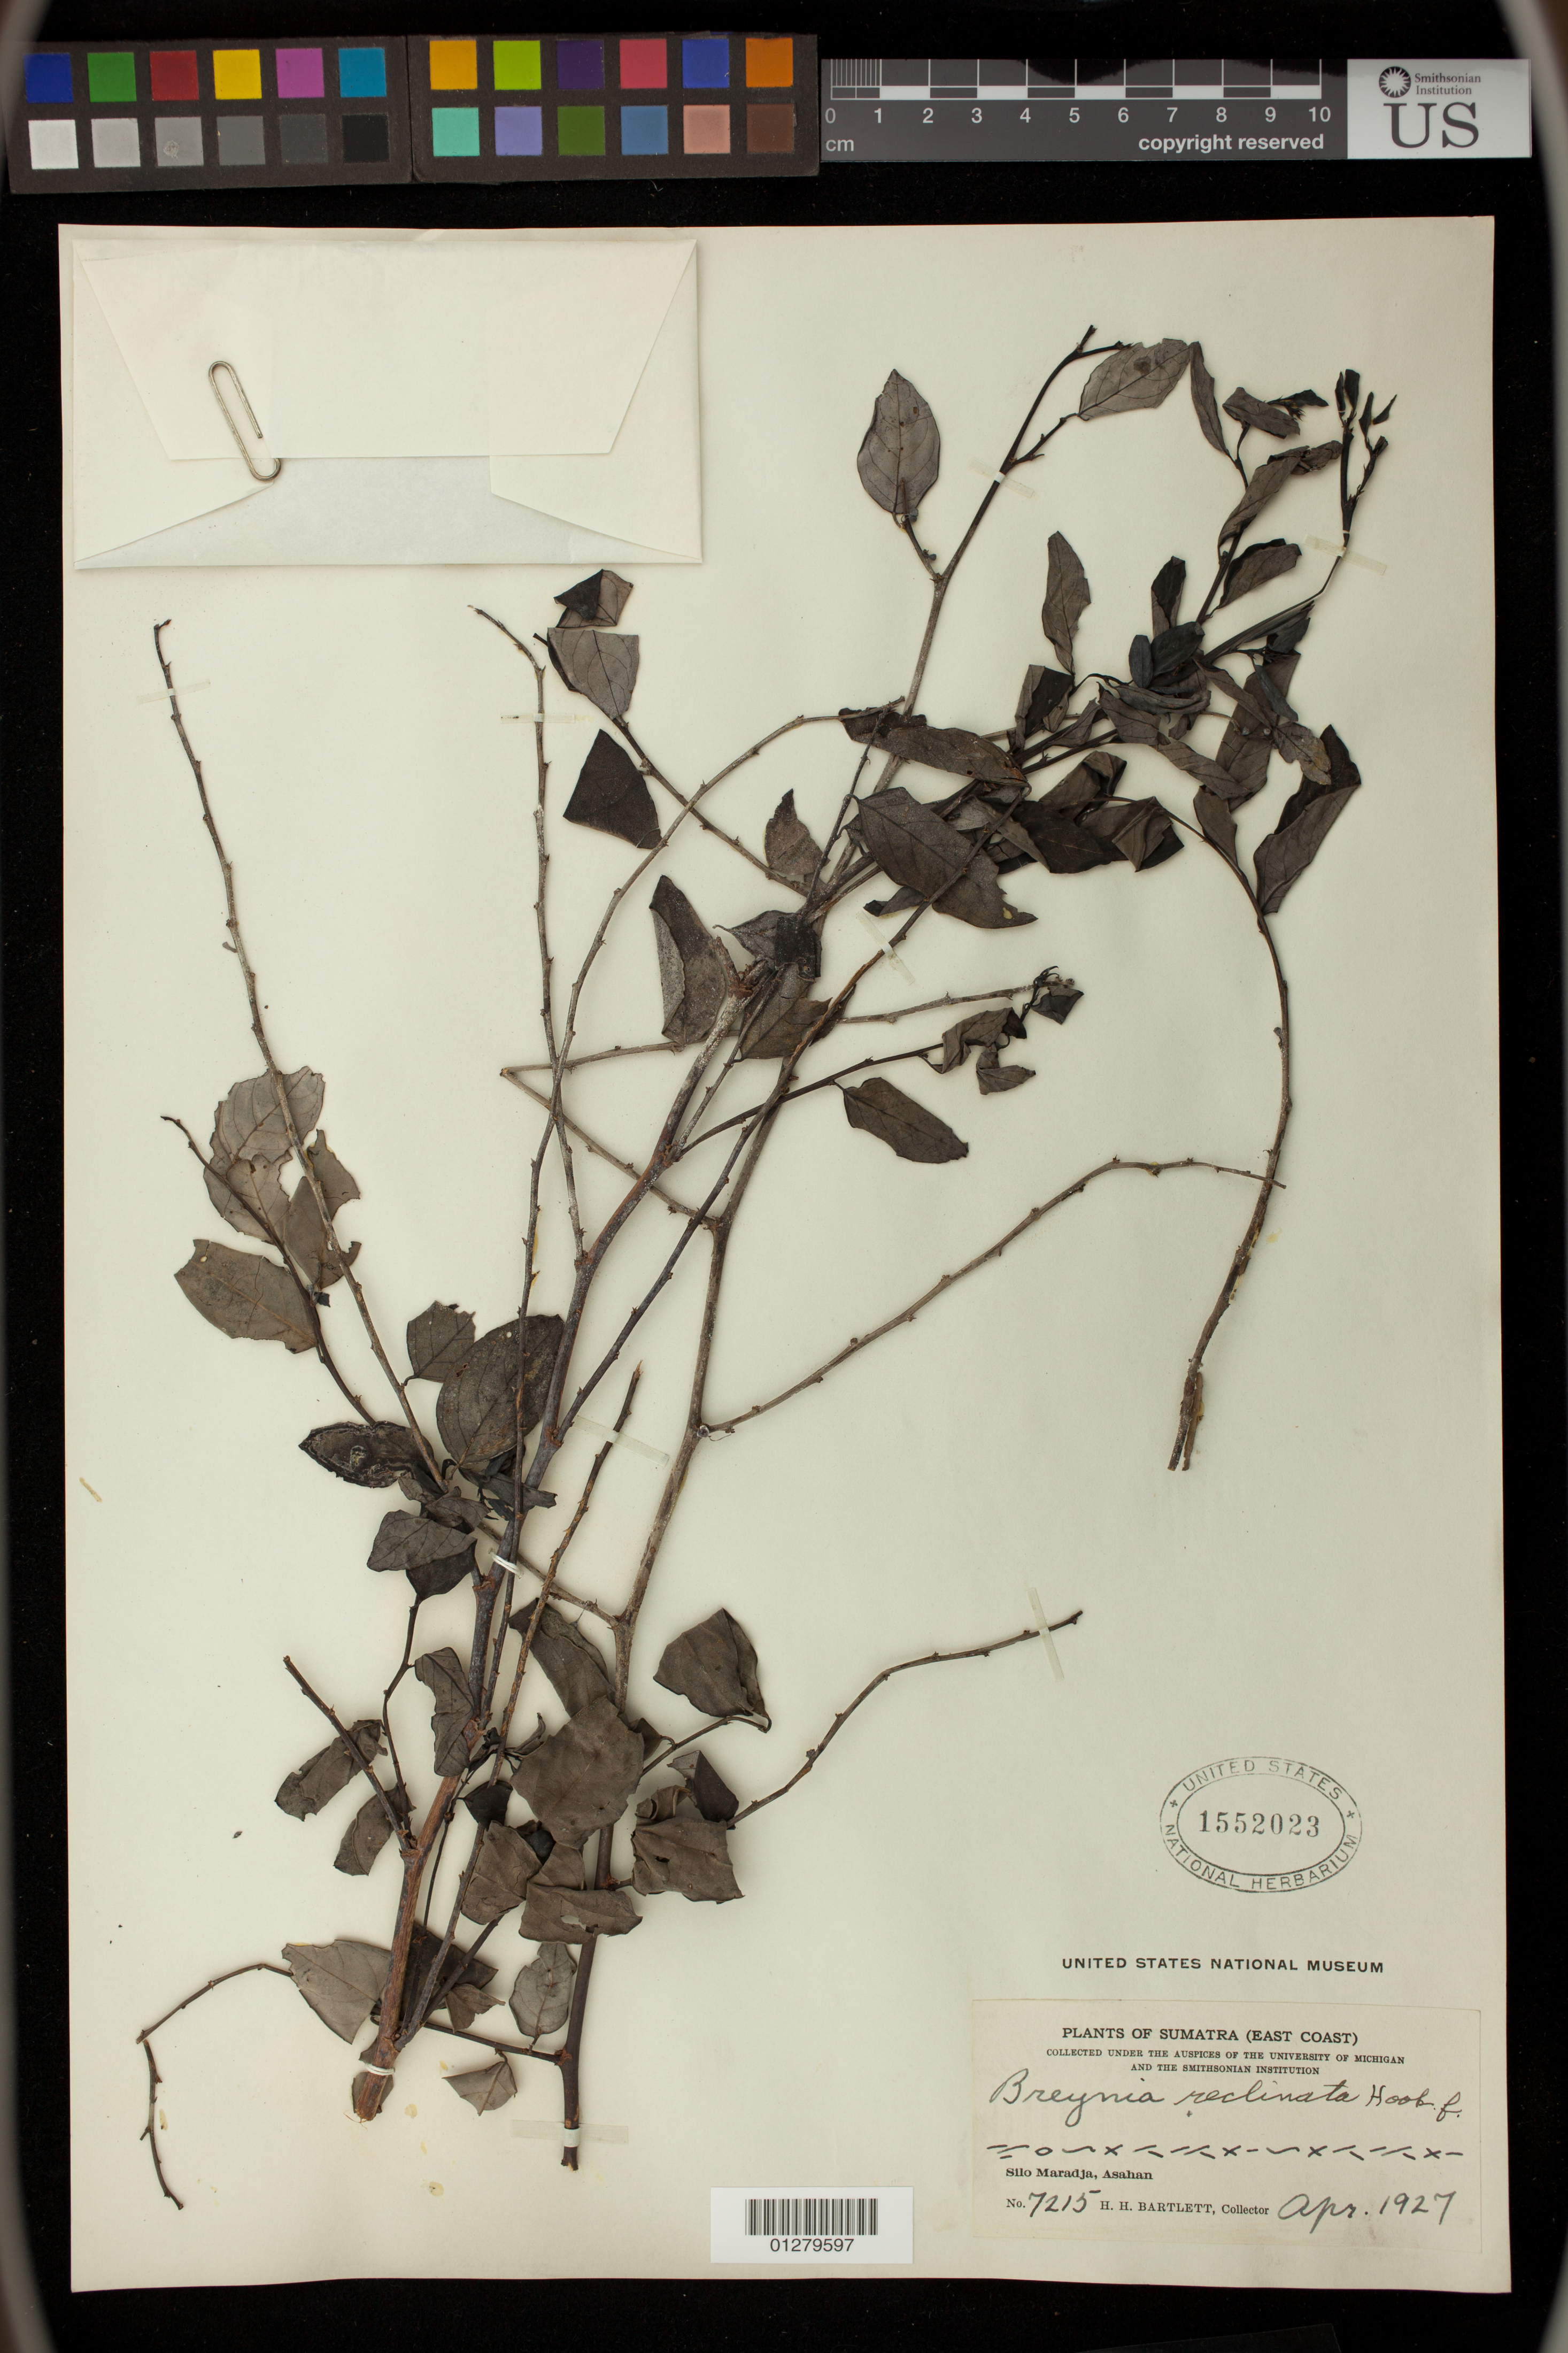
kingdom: Plantae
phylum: Tracheophyta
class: Magnoliopsida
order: Malpighiales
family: Phyllanthaceae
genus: Phyllanthus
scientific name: Phyllanthus reclinatus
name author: Roxb.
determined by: Wagner, W. L., (BOT), Smithsonian Institution - National Museum of Natural History (UNITED STATES)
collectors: H. H. Bartlett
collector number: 7215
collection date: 1927-04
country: Indonesia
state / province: Sumatra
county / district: Sumatera Utara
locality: Silo Maradja, Asahan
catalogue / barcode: US 1552023